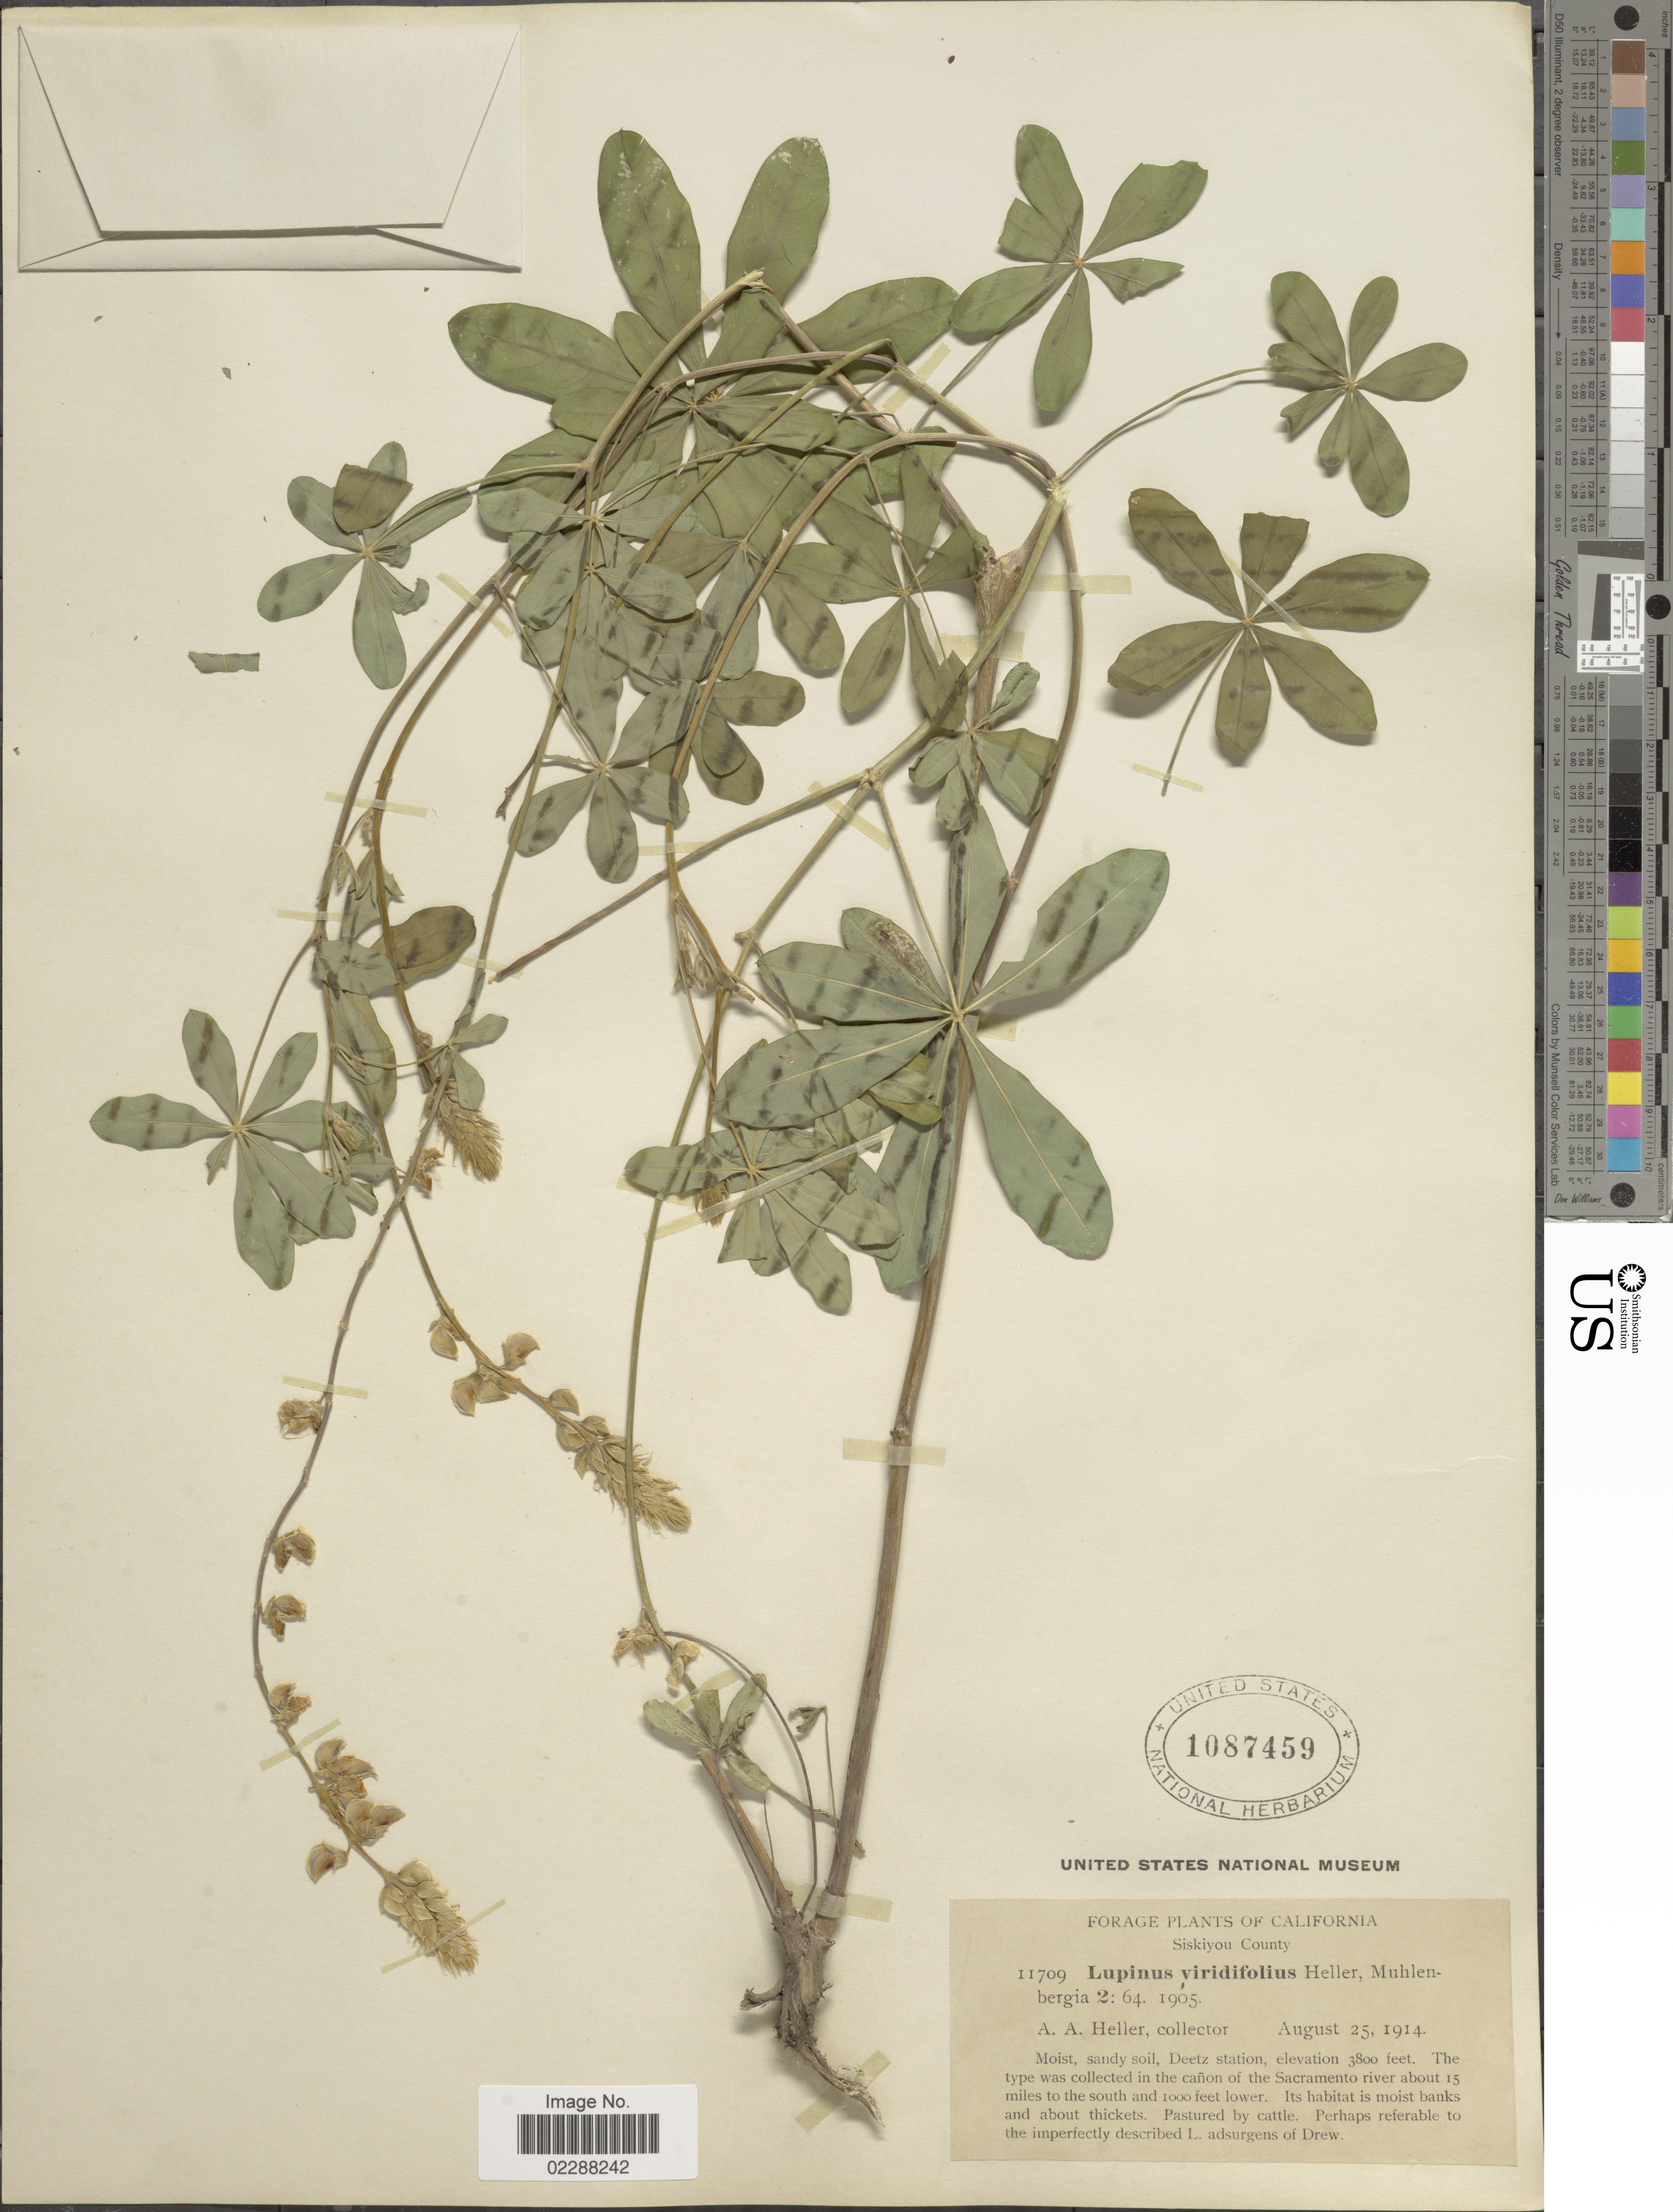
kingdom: Plantae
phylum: Tracheophyta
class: Magnoliopsida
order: Fabales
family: Fabaceae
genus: Lupinus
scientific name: Lupinus viridifolius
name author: A. Heller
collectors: A. A. Heller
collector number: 11709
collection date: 1914-08-25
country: United States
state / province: California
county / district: Siskiyou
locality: Siskiyou County, Deets Station, In the canon of the Sacramento river about 15 miles to the south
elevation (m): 1158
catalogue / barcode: US 1087459